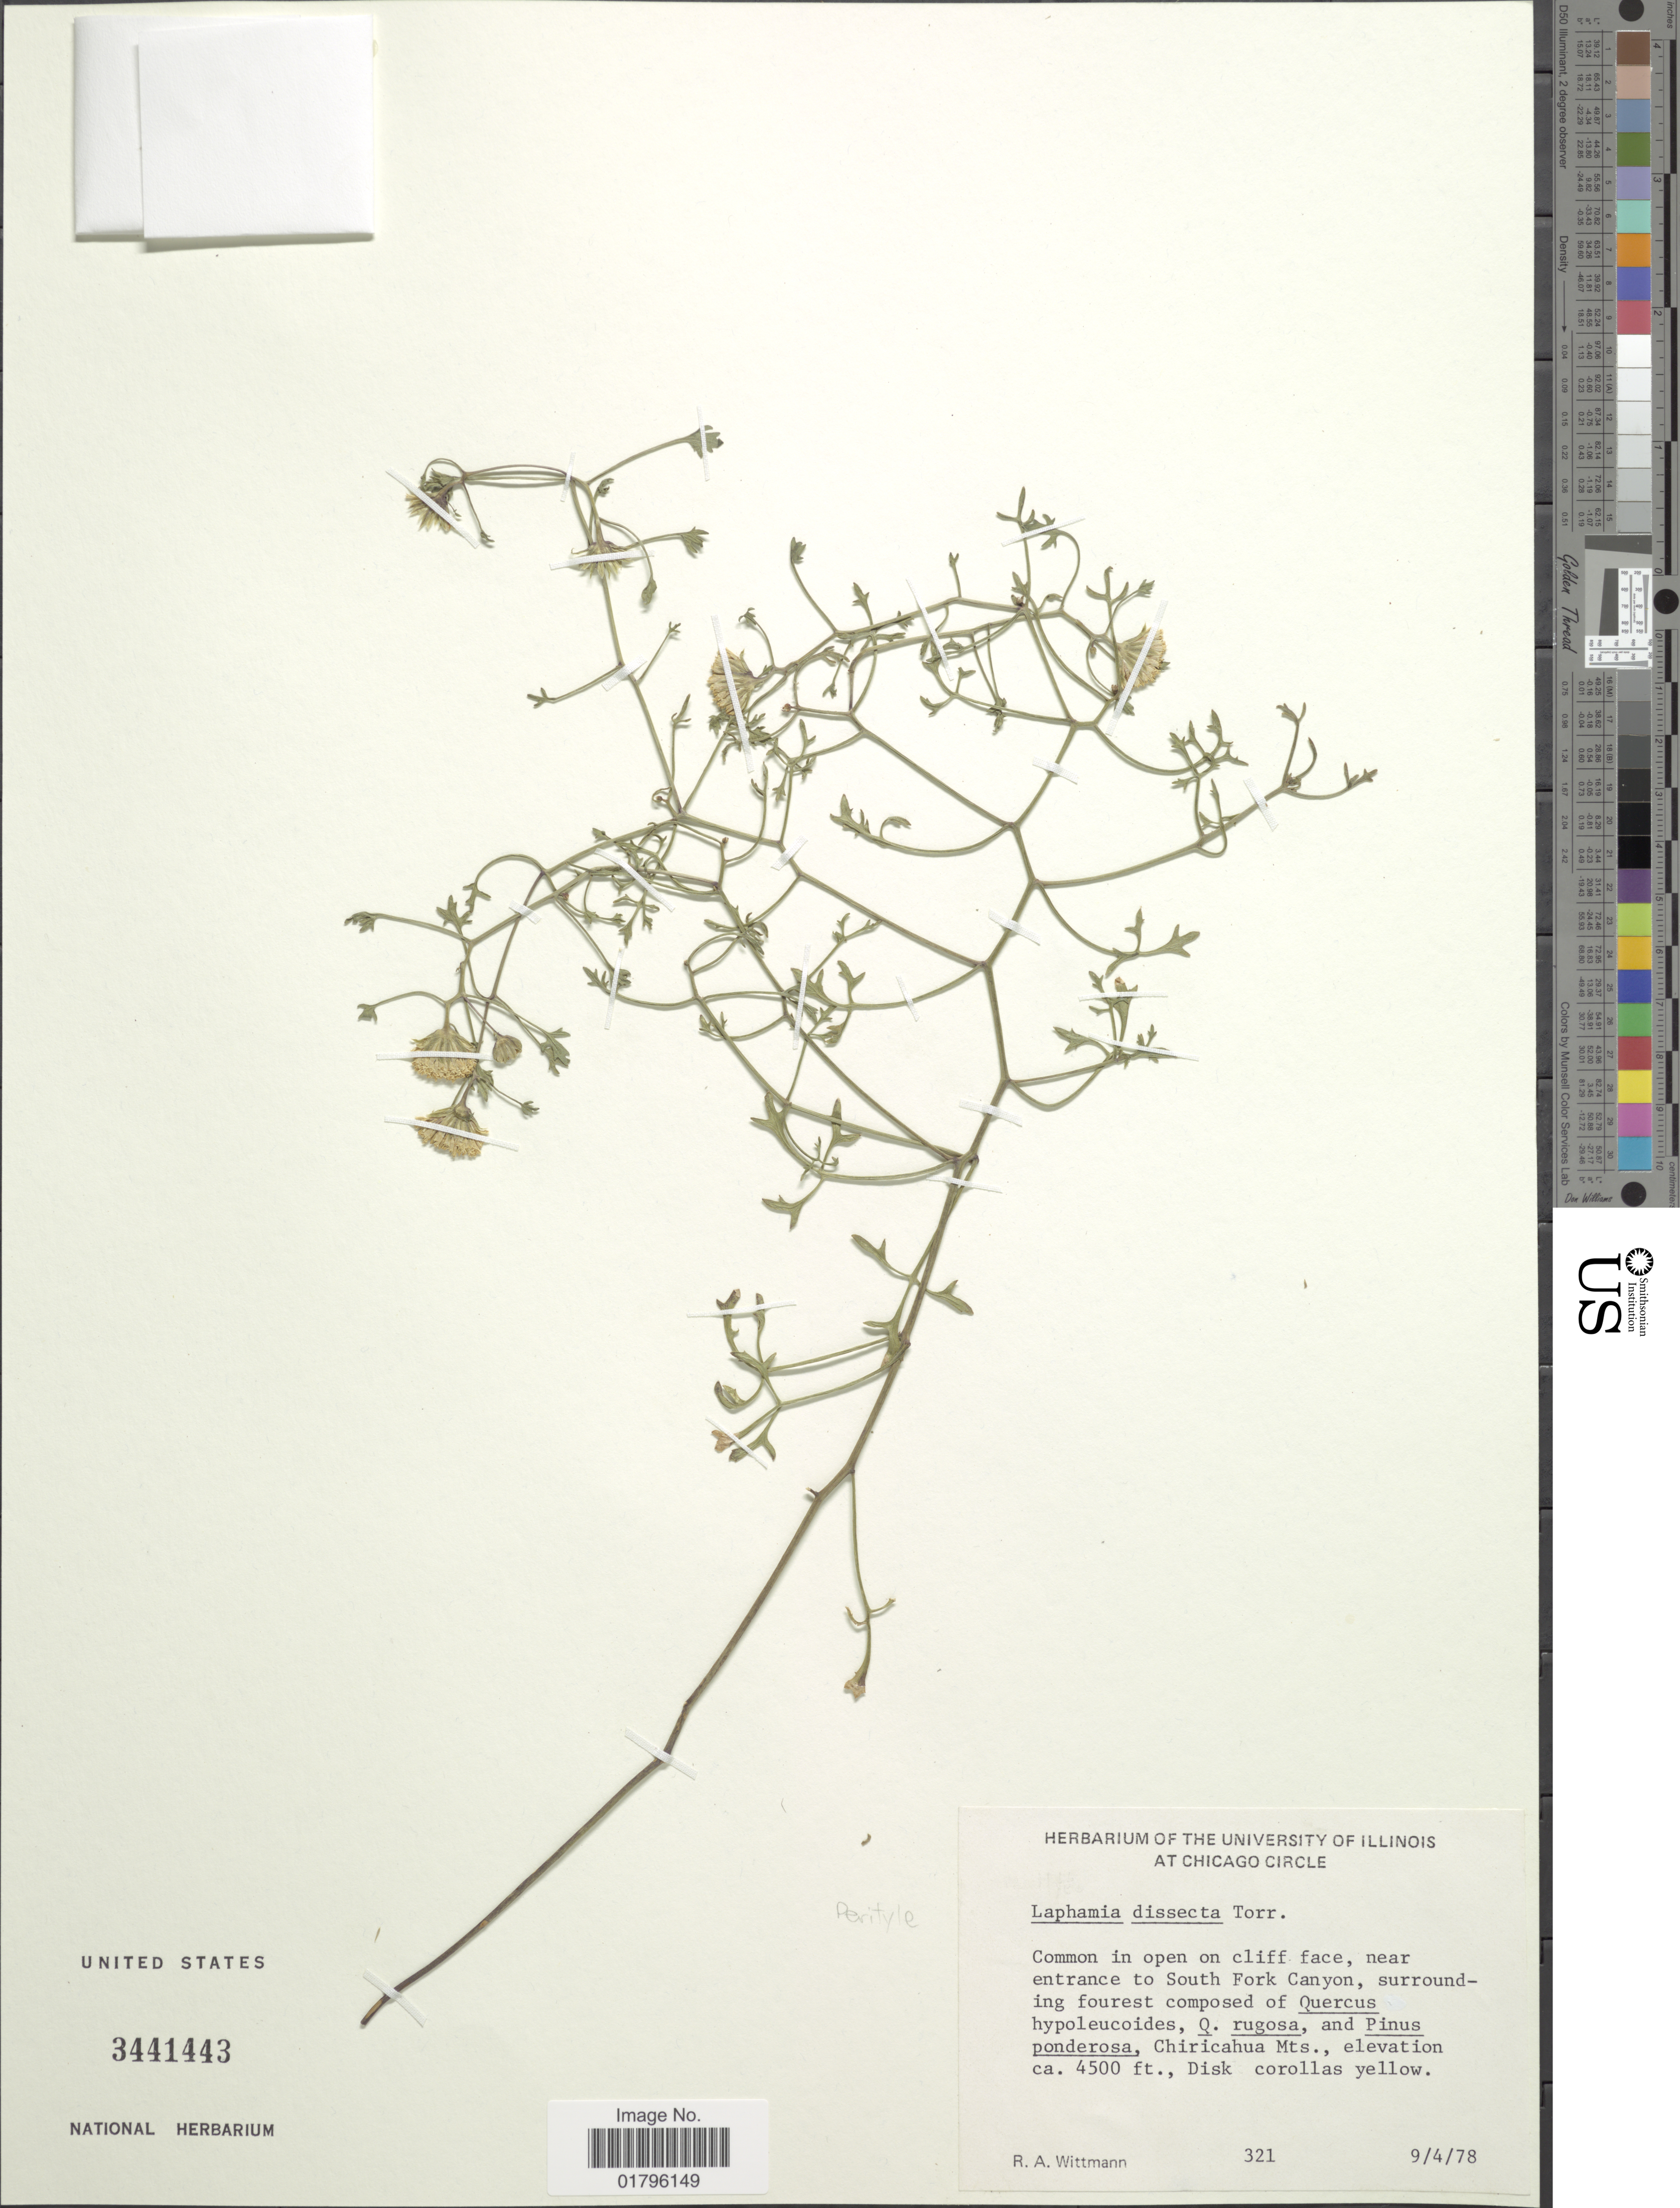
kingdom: Plantae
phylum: Tracheophyta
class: Magnoliopsida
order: Asterales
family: Asteraceae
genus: Perityle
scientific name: Perityle dissecta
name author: (Torr.) A. Gray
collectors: R. Wittmann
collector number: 321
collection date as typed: Transcribed d/m/y: 4/9/78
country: United States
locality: Near entrance to South Fork Canyon, Chiricahua Mts.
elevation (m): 1372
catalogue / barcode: US 3441443